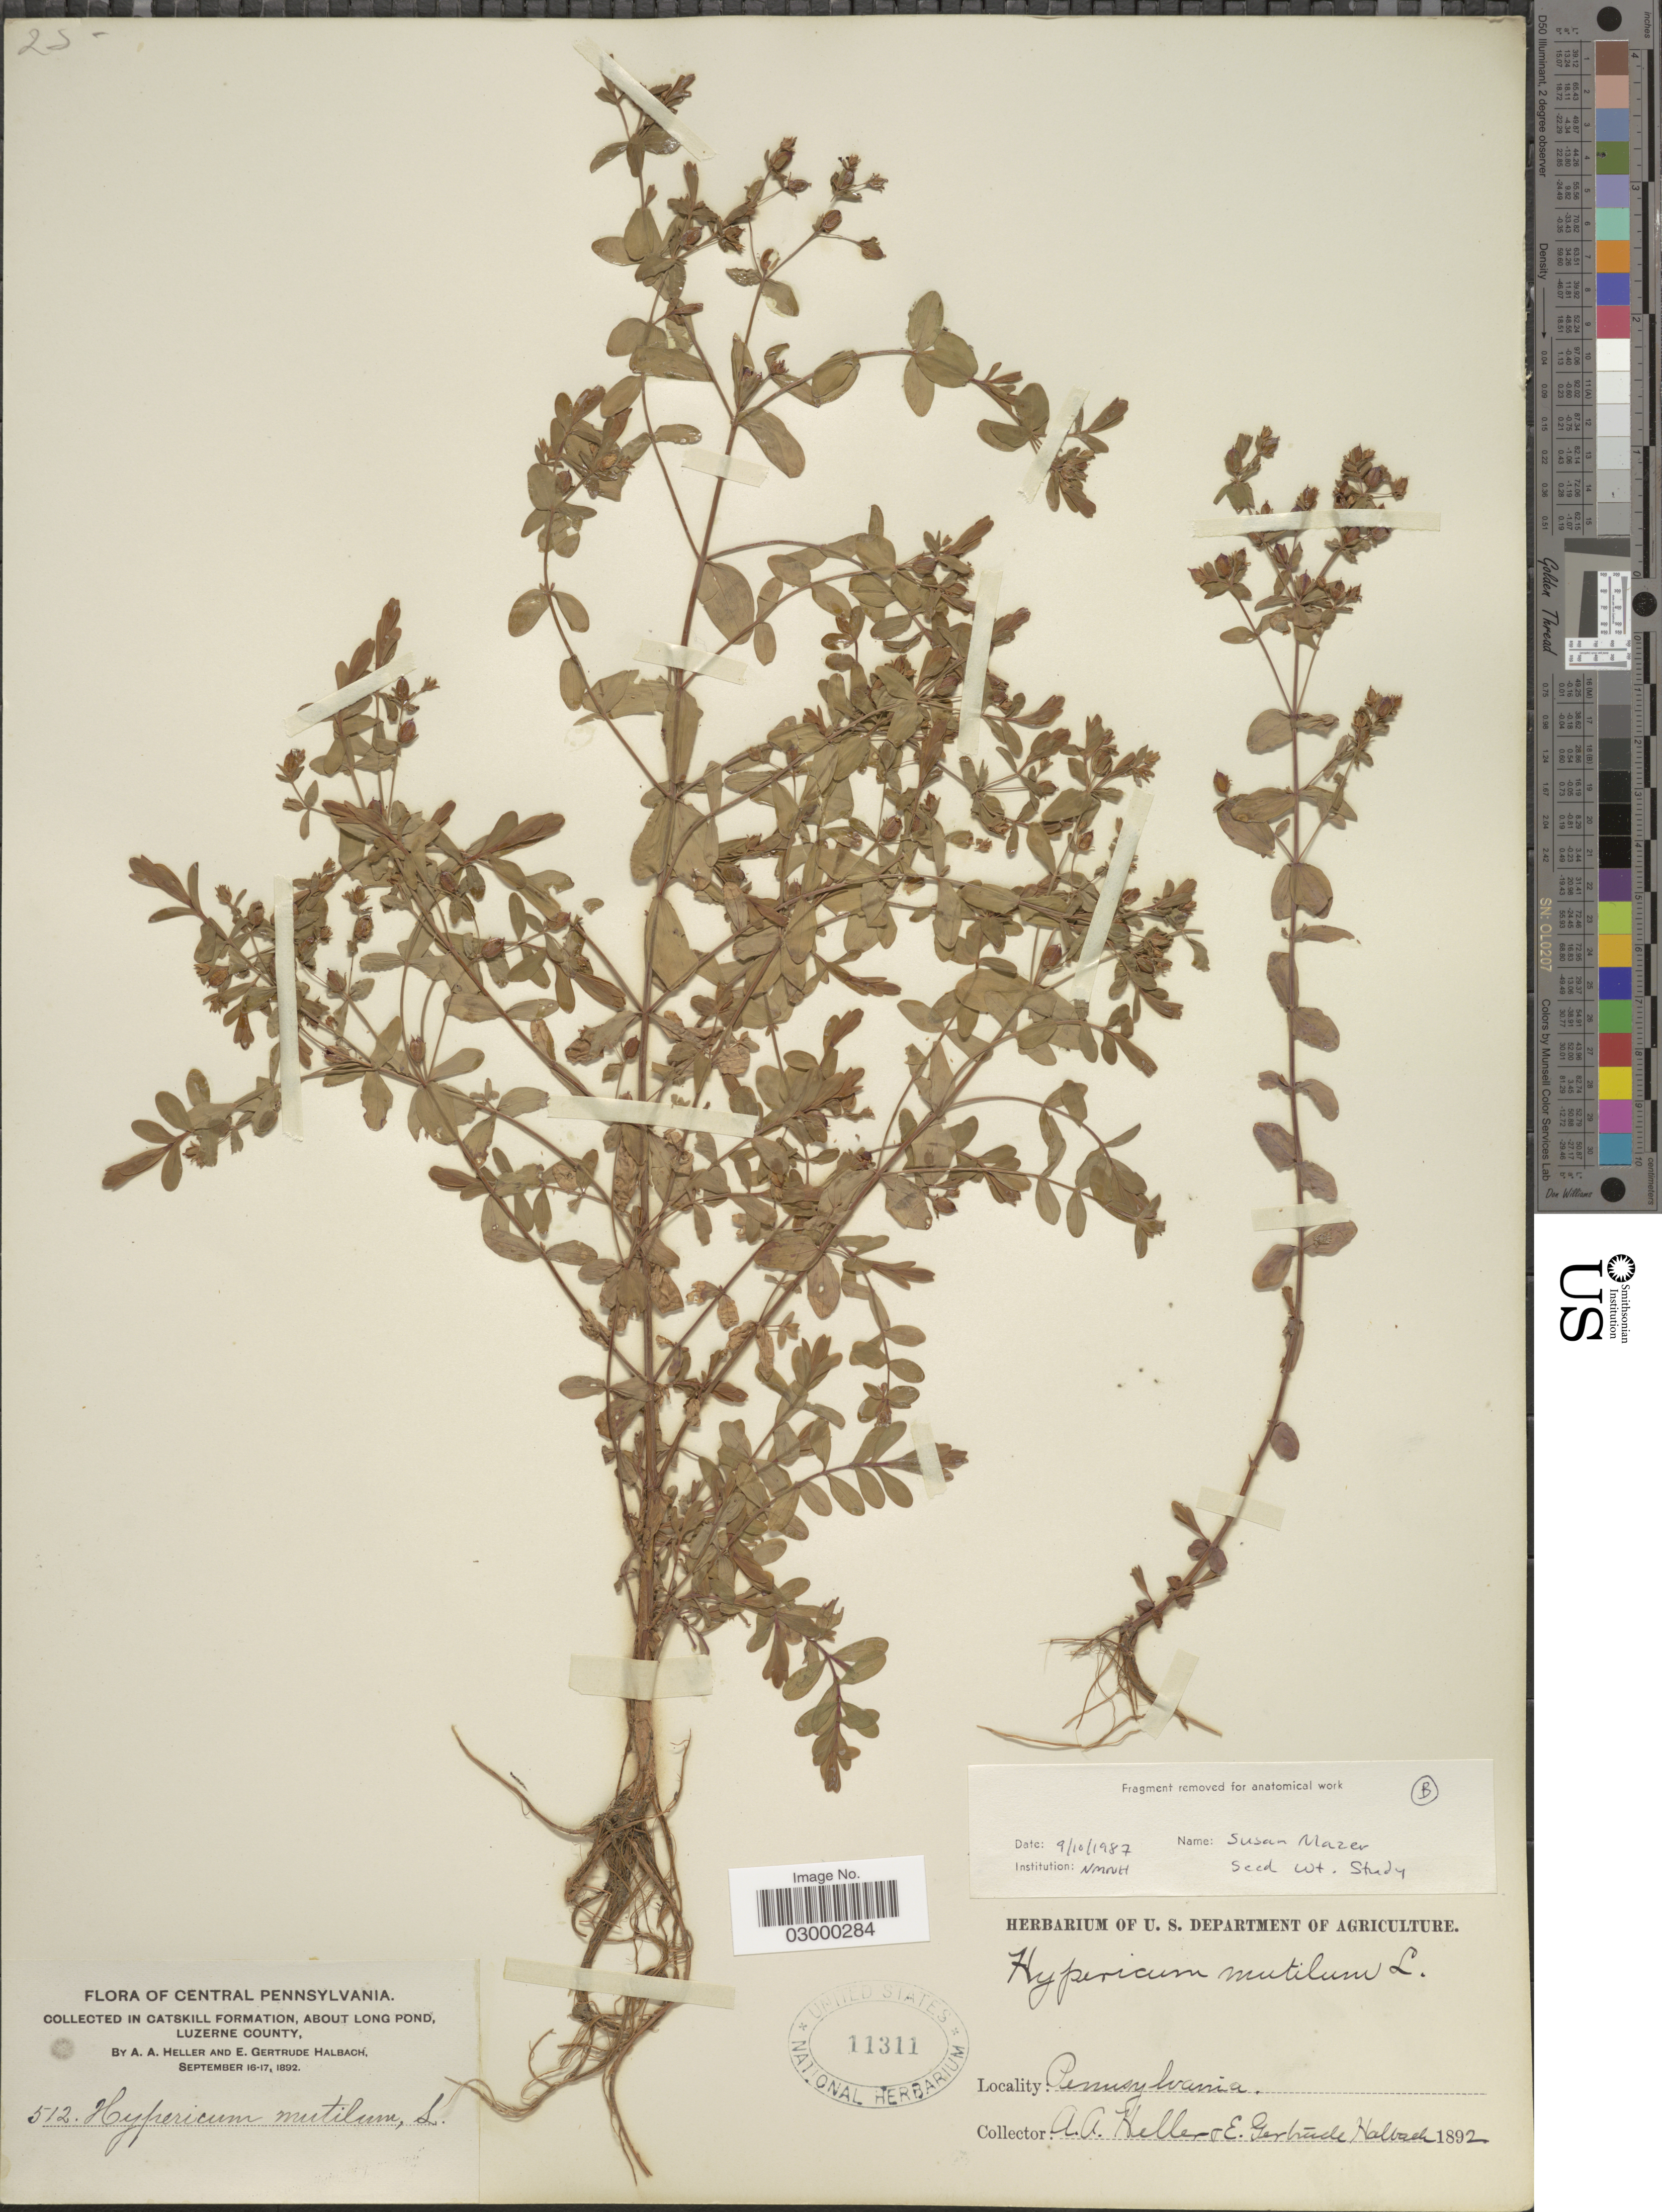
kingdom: Plantae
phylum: Tracheophyta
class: Magnoliopsida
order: Malpighiales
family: Hypericaceae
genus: Hypericum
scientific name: Hypericum boreale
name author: (Britton) E.P. Bicknell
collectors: A. A. Heller & E. G. Halbach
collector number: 512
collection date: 1892-09-16/1892-09-17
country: United States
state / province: Pennsylvania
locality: Central Pennsylvania, In Catskill Formation, About Long Pond, Luzerne County.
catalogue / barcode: US 11311